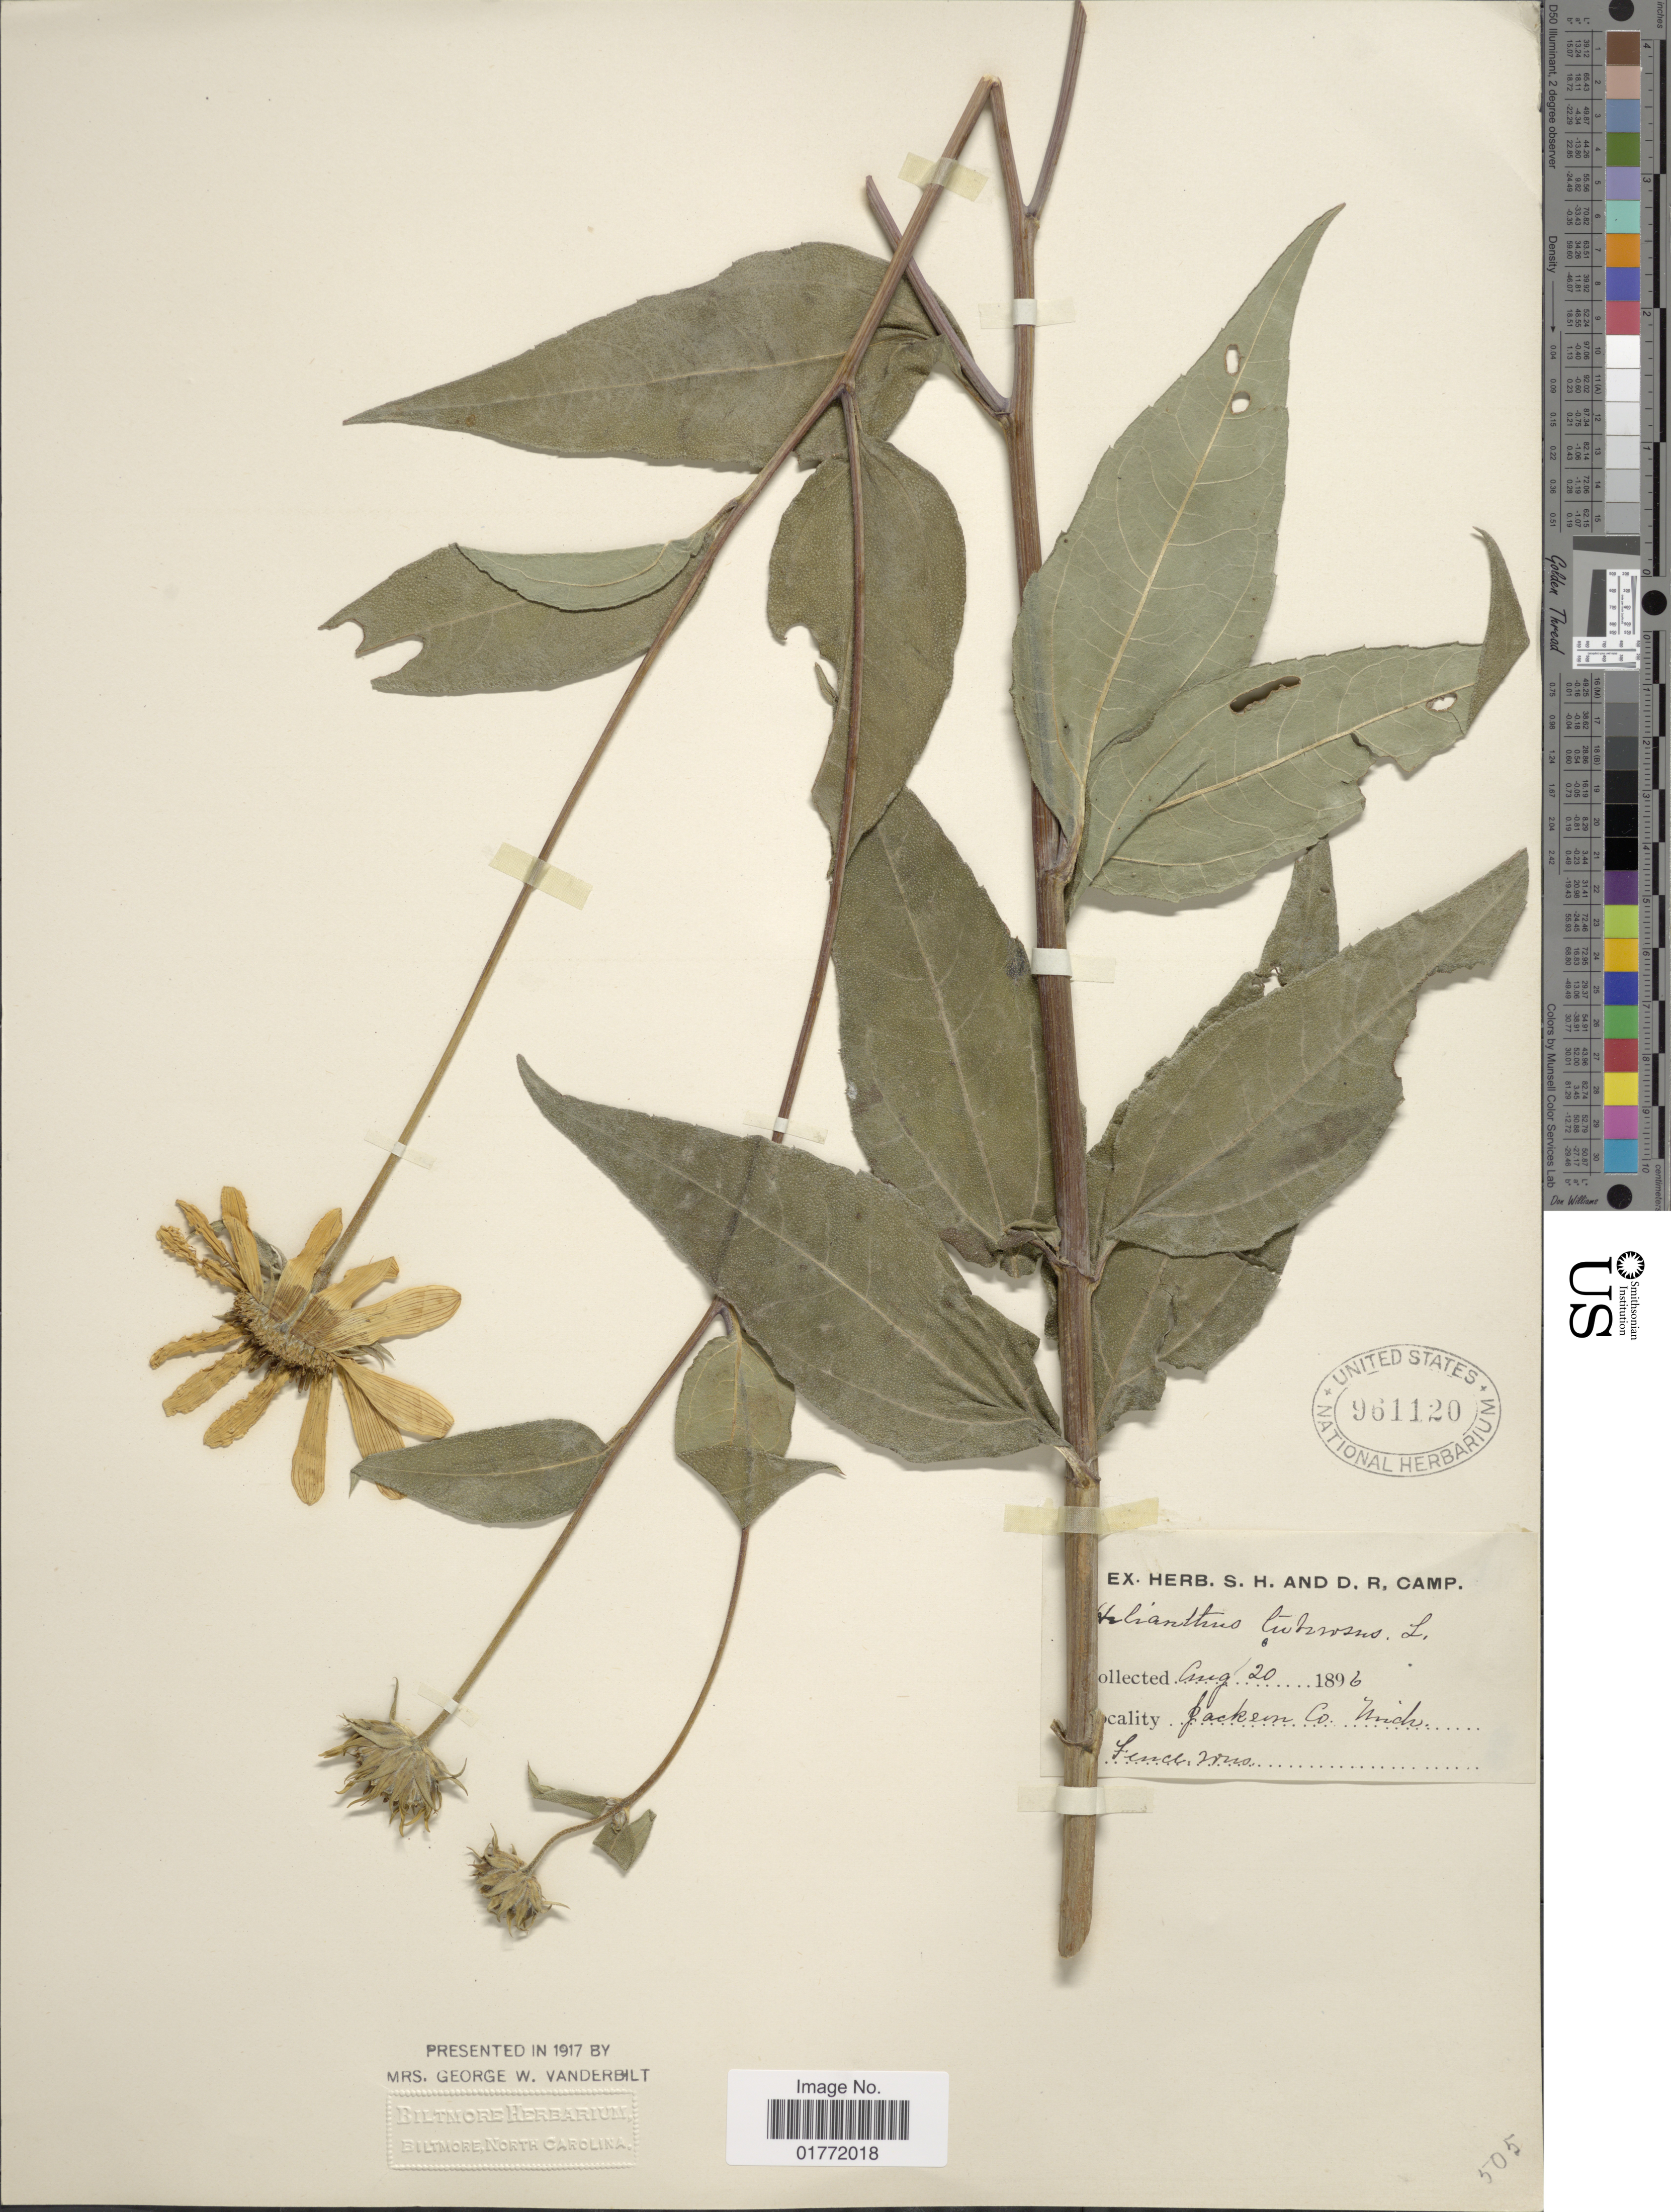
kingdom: Plantae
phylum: Tracheophyta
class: Magnoliopsida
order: Asterales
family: Asteraceae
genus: Helianthus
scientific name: Helianthus tuberosus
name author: L.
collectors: ex herb. S. H and D. R. Camp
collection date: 1896-08-20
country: United States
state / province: Michigan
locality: Jacken Co, Mich.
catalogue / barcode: US 961120